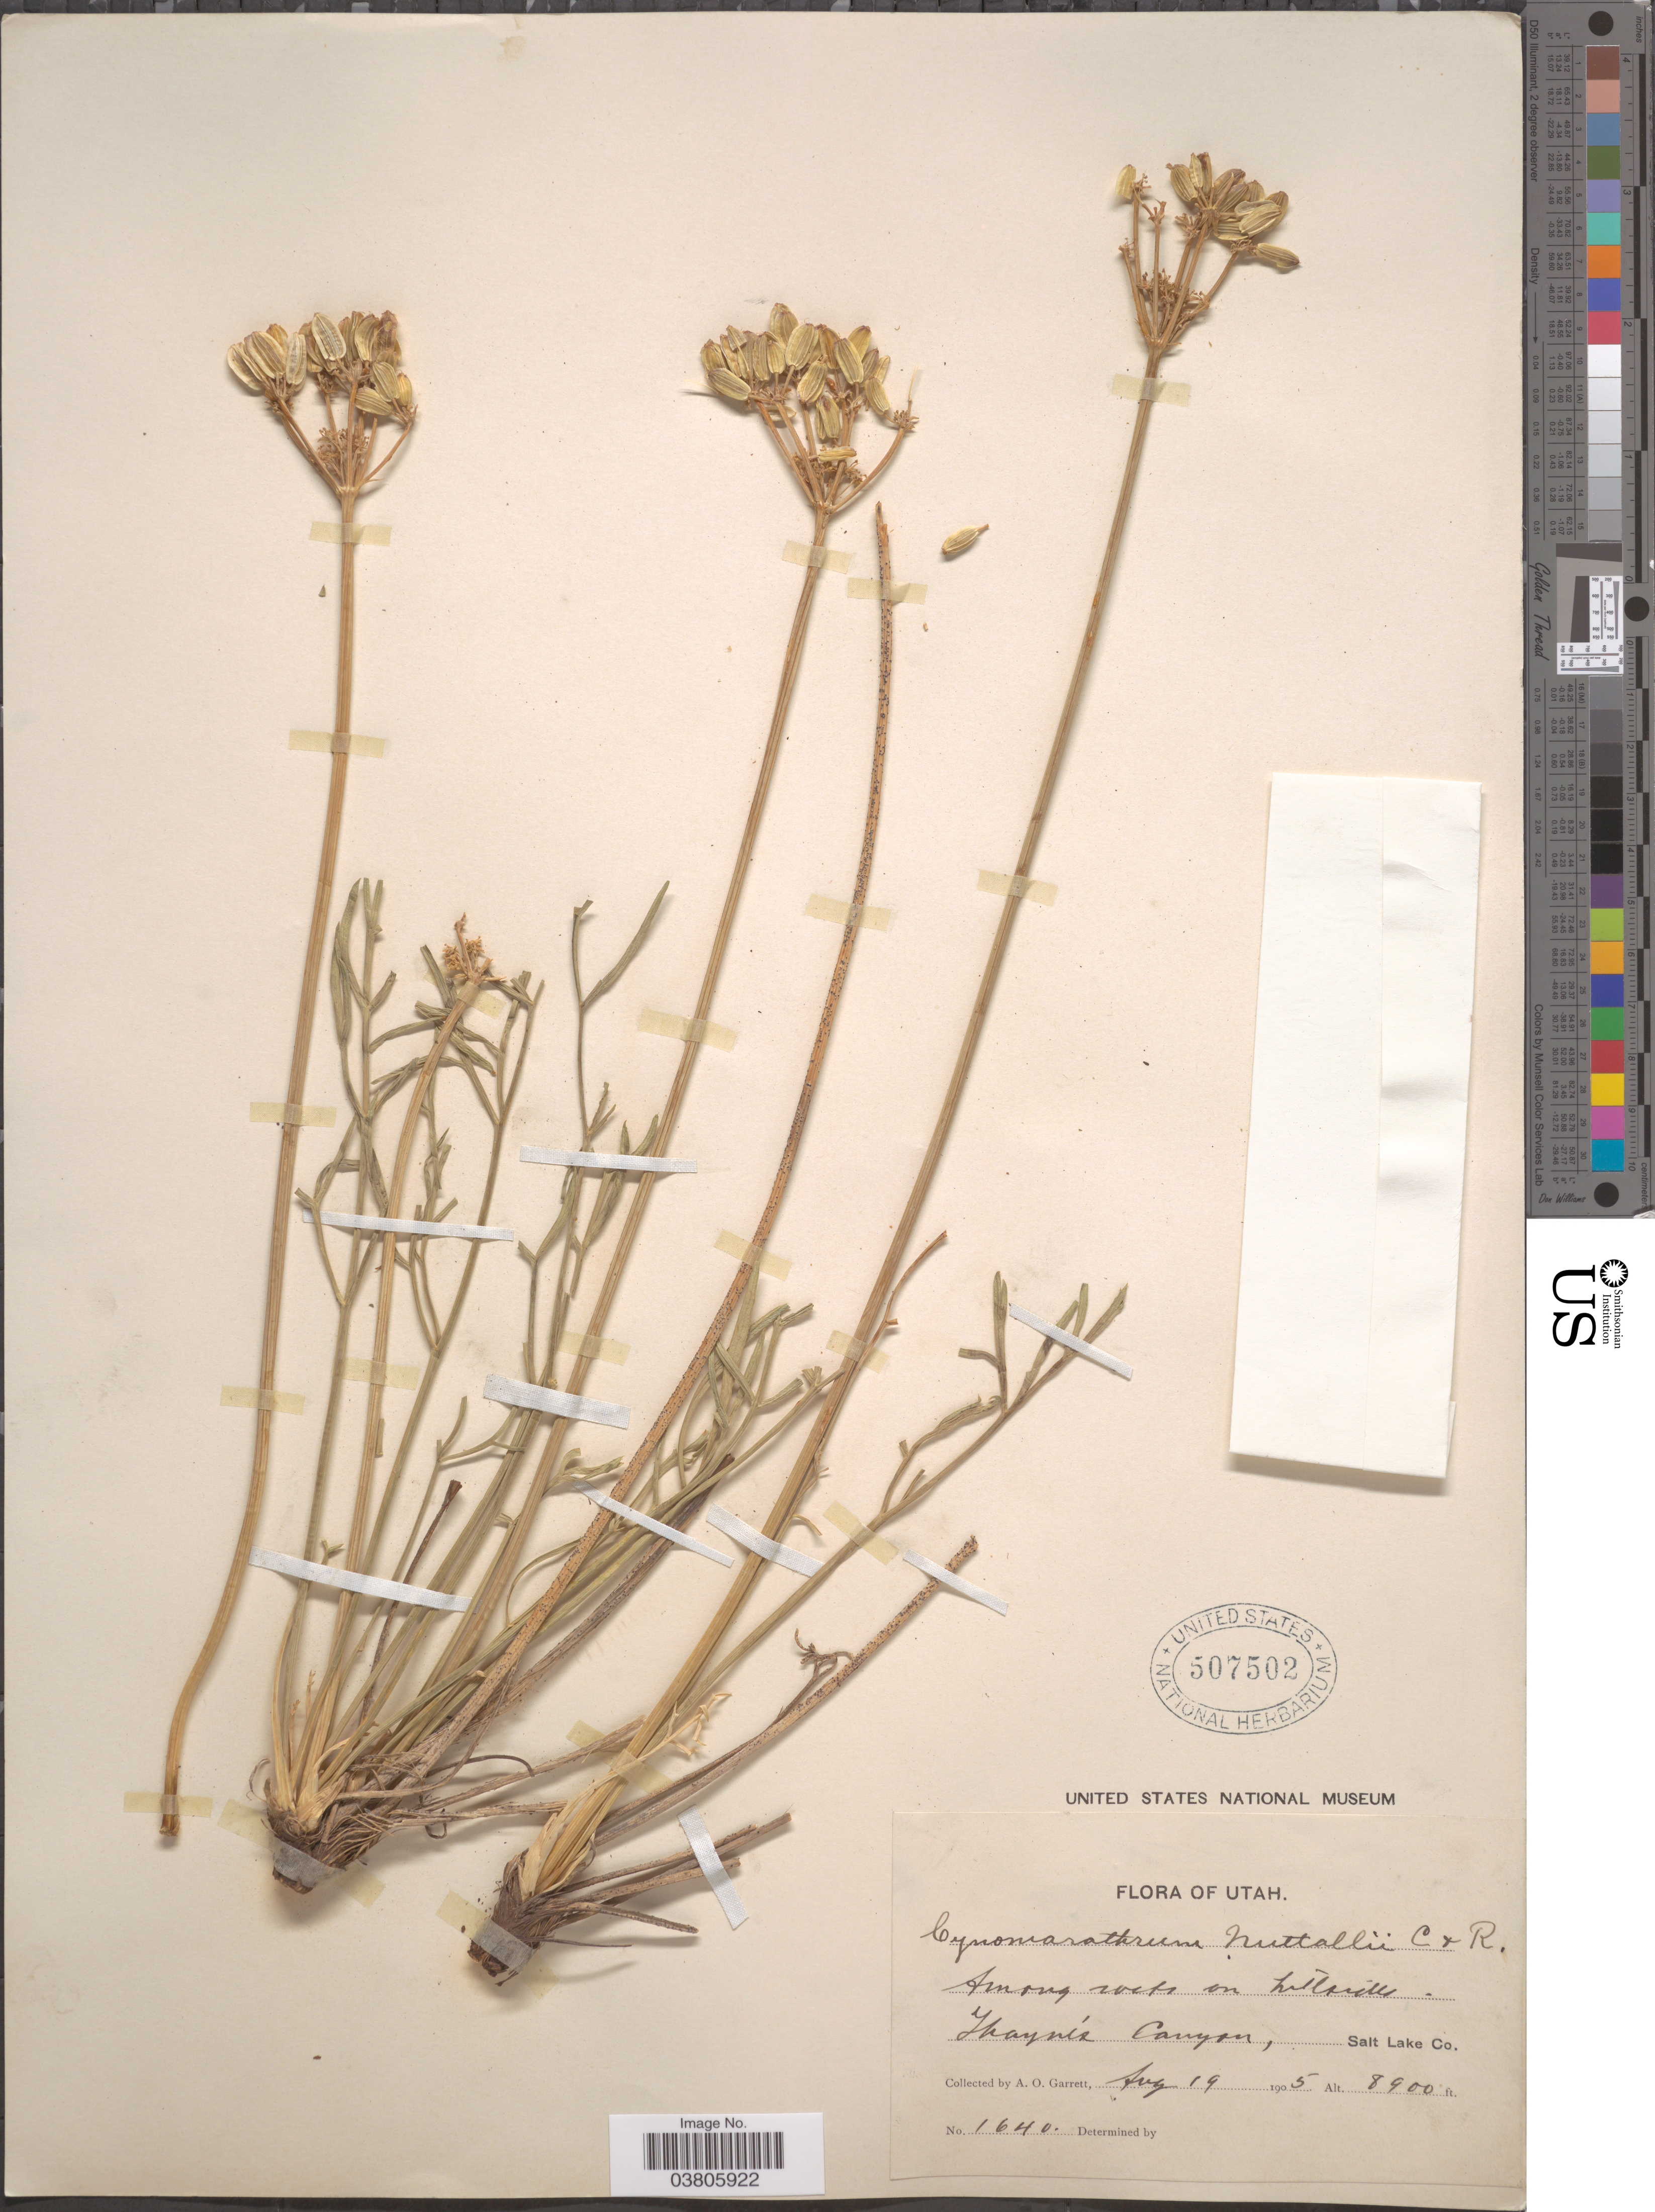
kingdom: Plantae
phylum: Tracheophyta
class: Magnoliopsida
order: Apiales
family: Apiaceae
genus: Lomatium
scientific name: Lomatium nuttallii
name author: (A. Gray) J.F. Macbr.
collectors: A. O. Garrett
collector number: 1640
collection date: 1905-08-19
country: United States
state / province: Utah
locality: Thayne's Canyon, Salt Lake Co.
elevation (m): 2713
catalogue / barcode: US 507502